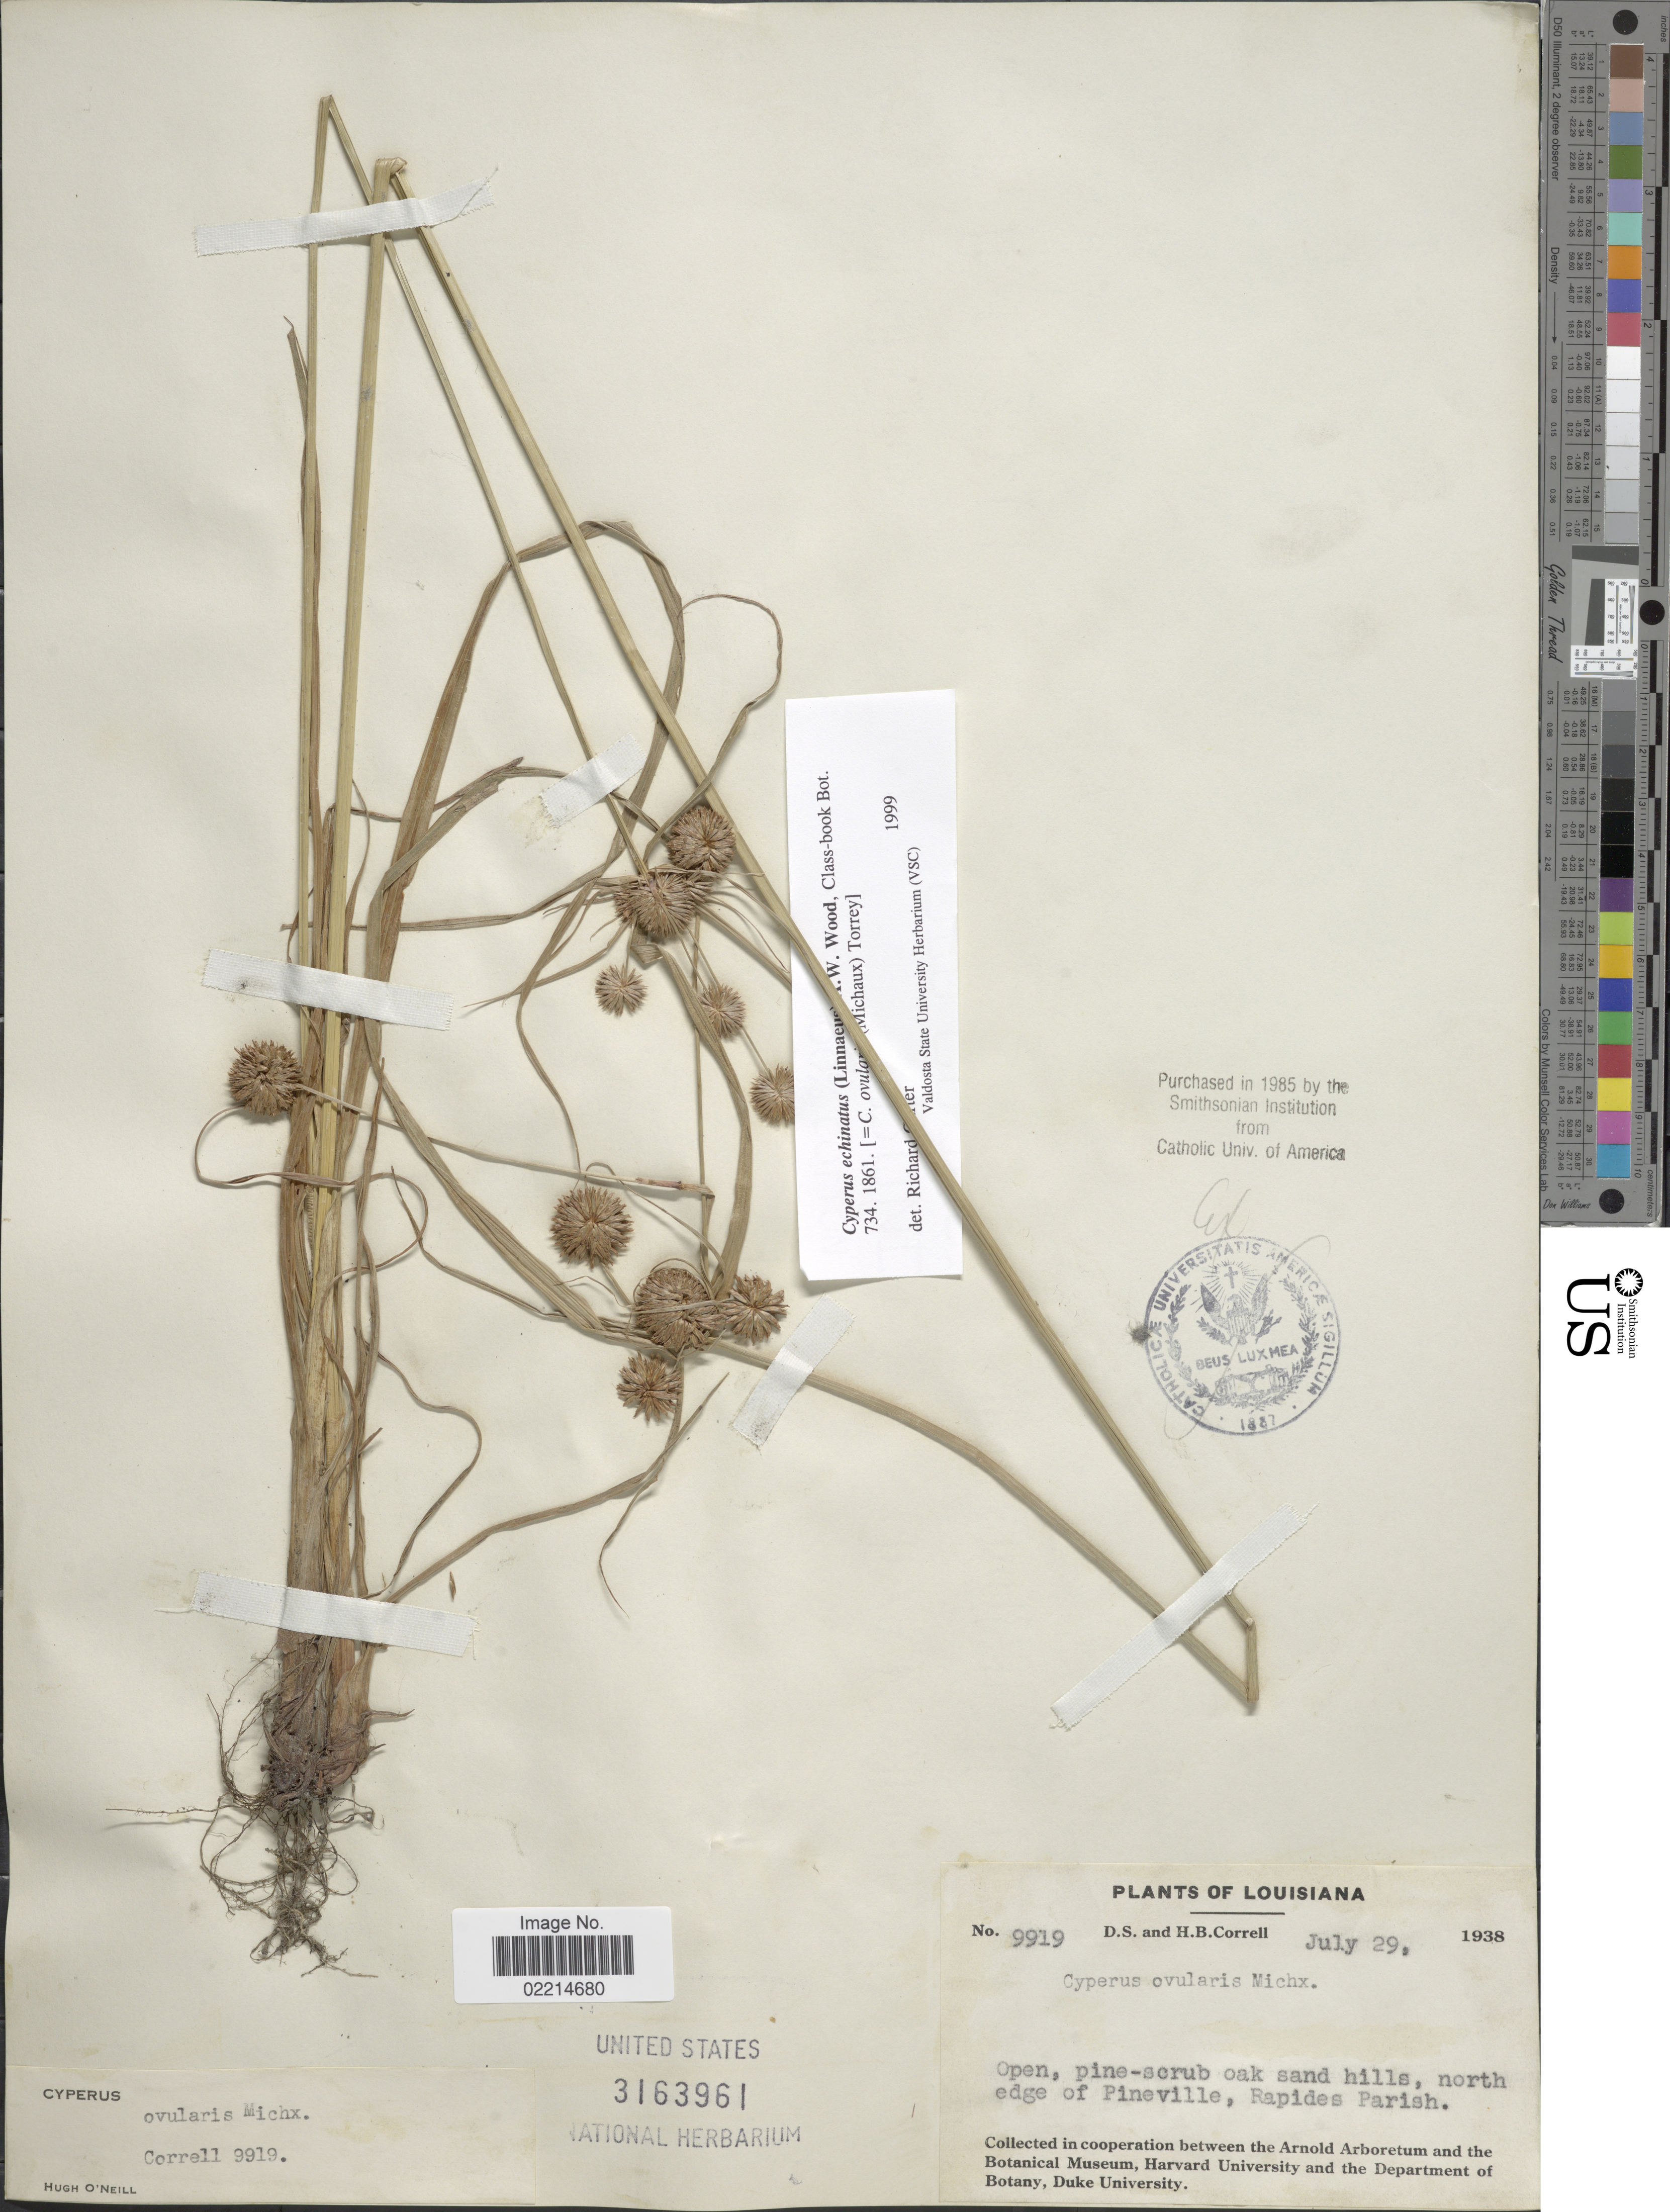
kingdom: Plantae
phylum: Tracheophyta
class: Liliopsida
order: Poales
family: Cyperaceae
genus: Cyperus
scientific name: Cyperus echinatus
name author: (L.) Alph. Wood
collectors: D. S. Correll & H. Correll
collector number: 9919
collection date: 1938-07-29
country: United States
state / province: Louisiana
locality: Open, pine-scrub oak sand hills, north edge of Pineville, Rapides Parish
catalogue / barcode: US 3163961